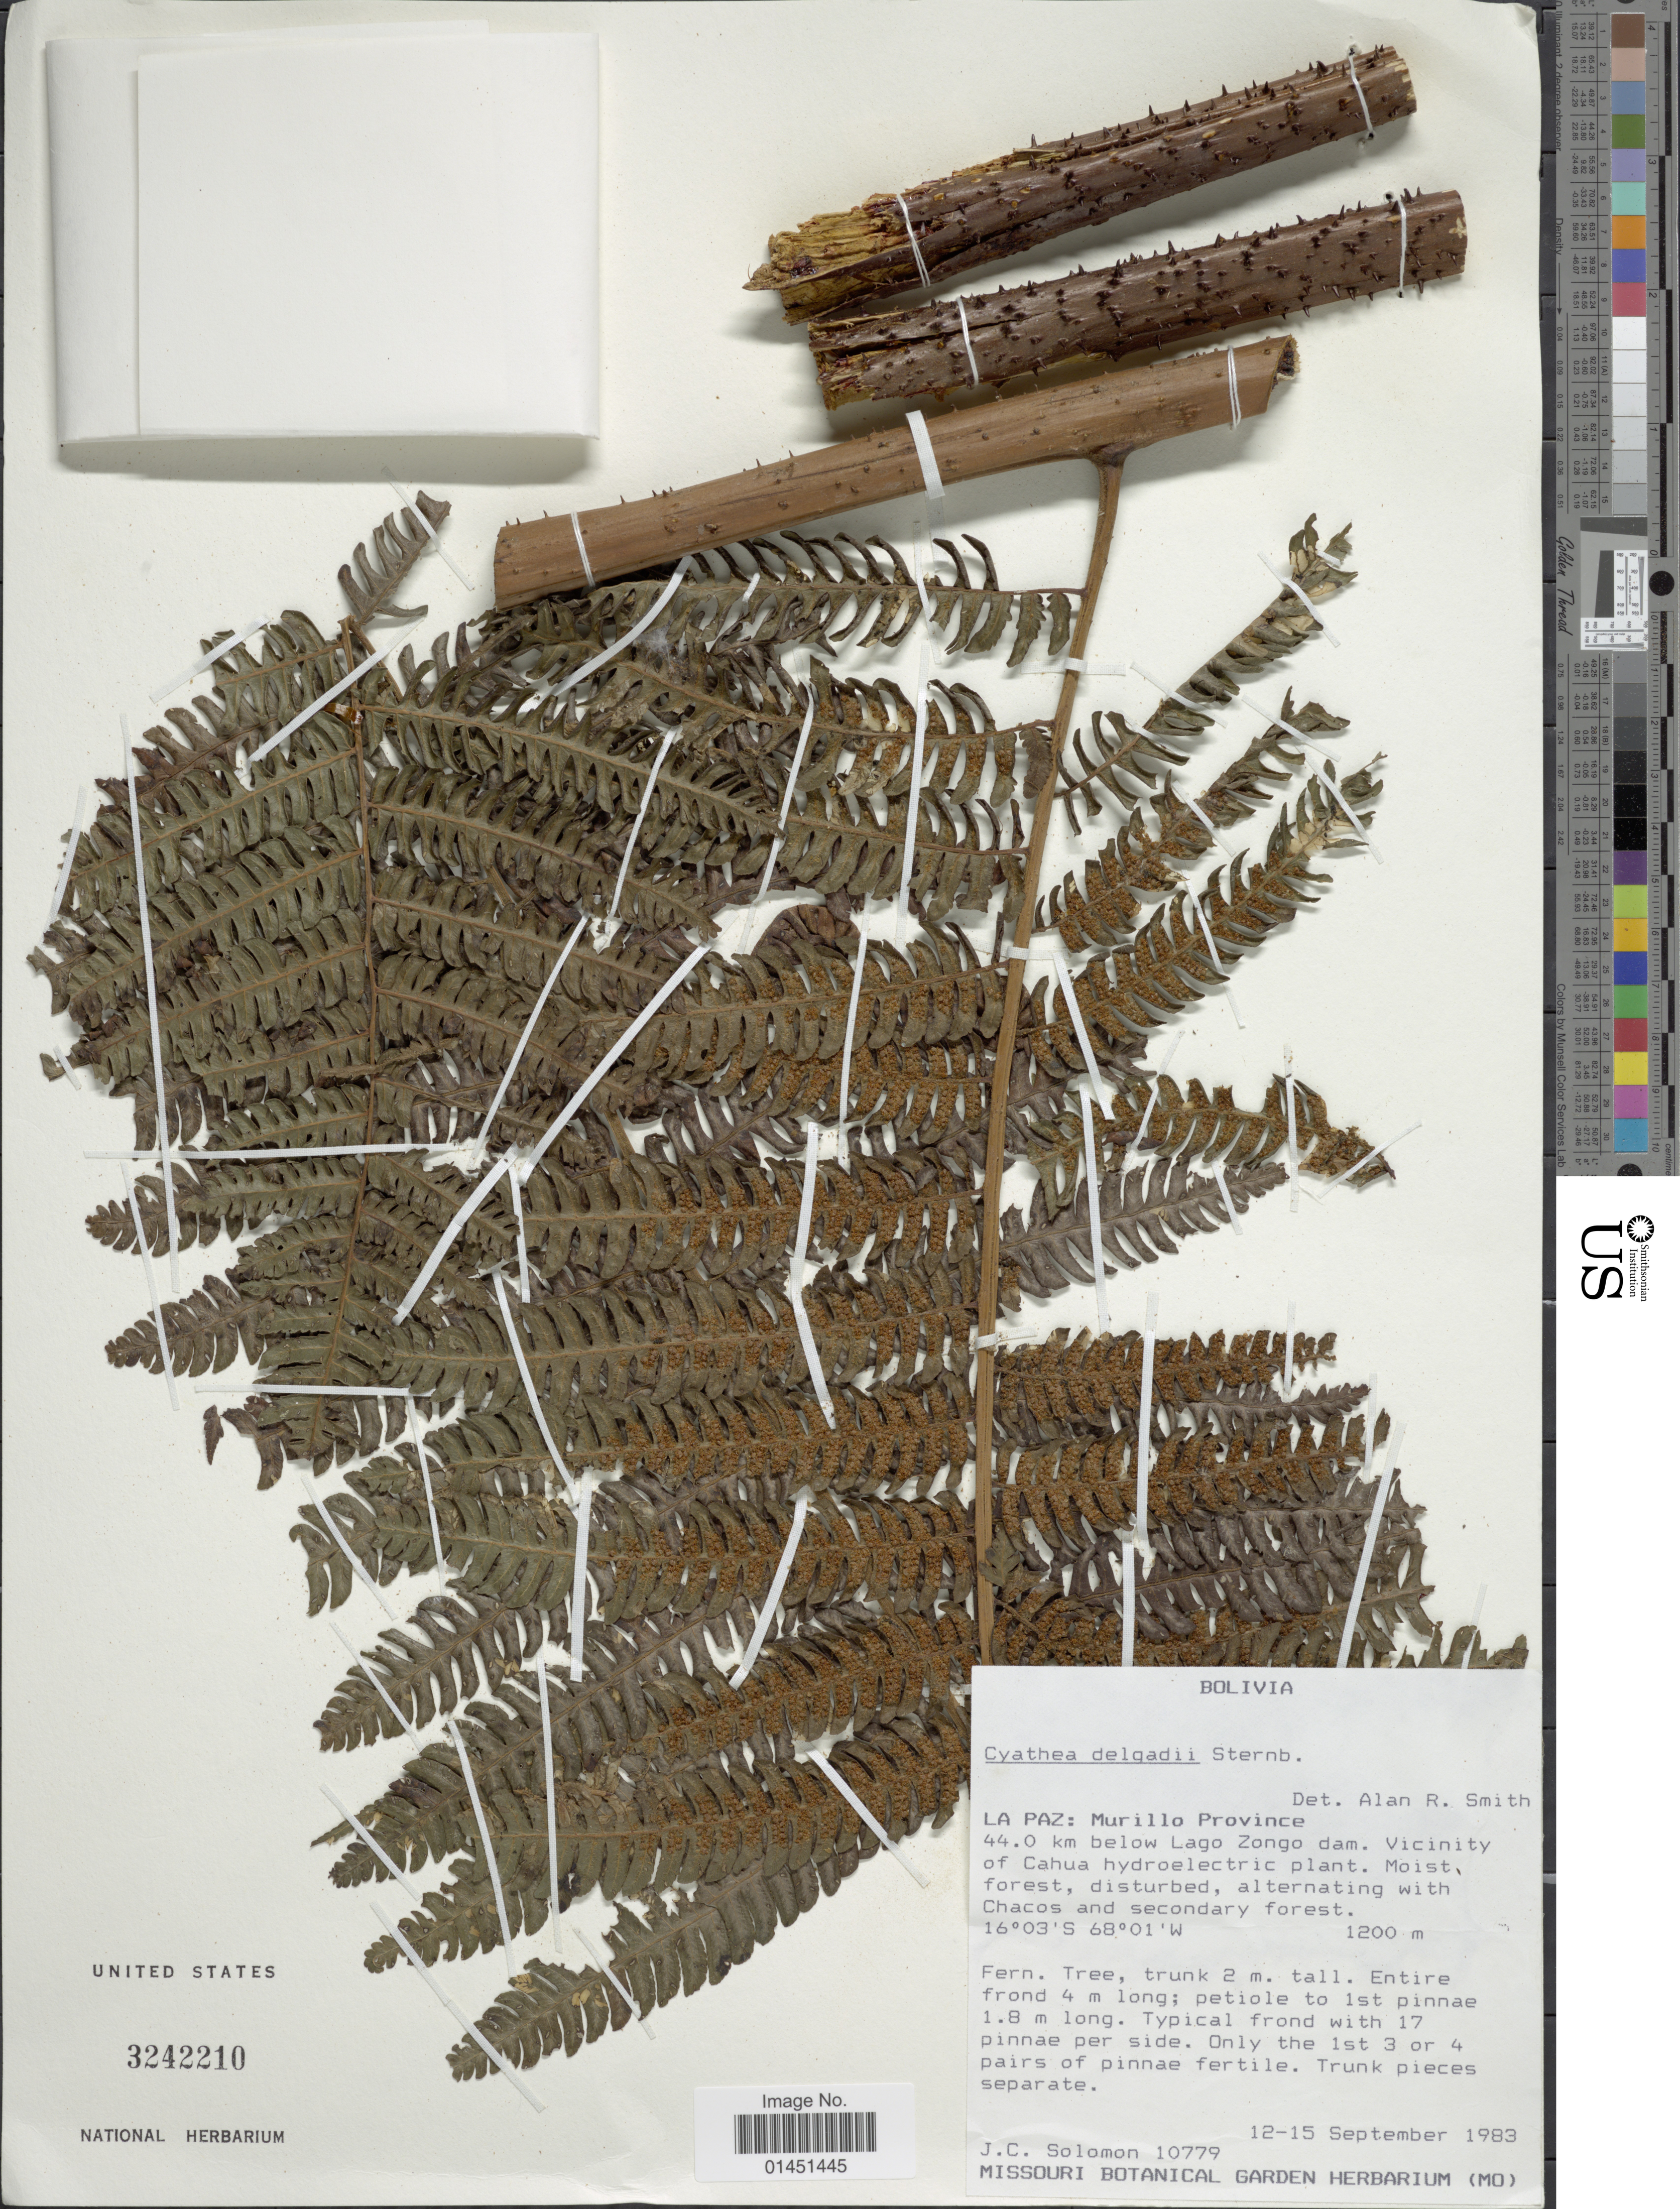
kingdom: Plantae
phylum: Tracheophyta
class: Polypodiopsida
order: Cyatheales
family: Cyatheaceae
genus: Cyathea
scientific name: Cyathea delgadii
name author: Pohl ex Sternb.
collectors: J. C. Solomon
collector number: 10779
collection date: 1983-09-12/1983-09-15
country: Bolivia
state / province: La Paz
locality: Murillo Province 44.0 km below Lago Zongo dam. Vicinity of Cahua hydroelectric plant.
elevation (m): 1200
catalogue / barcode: US 3242210